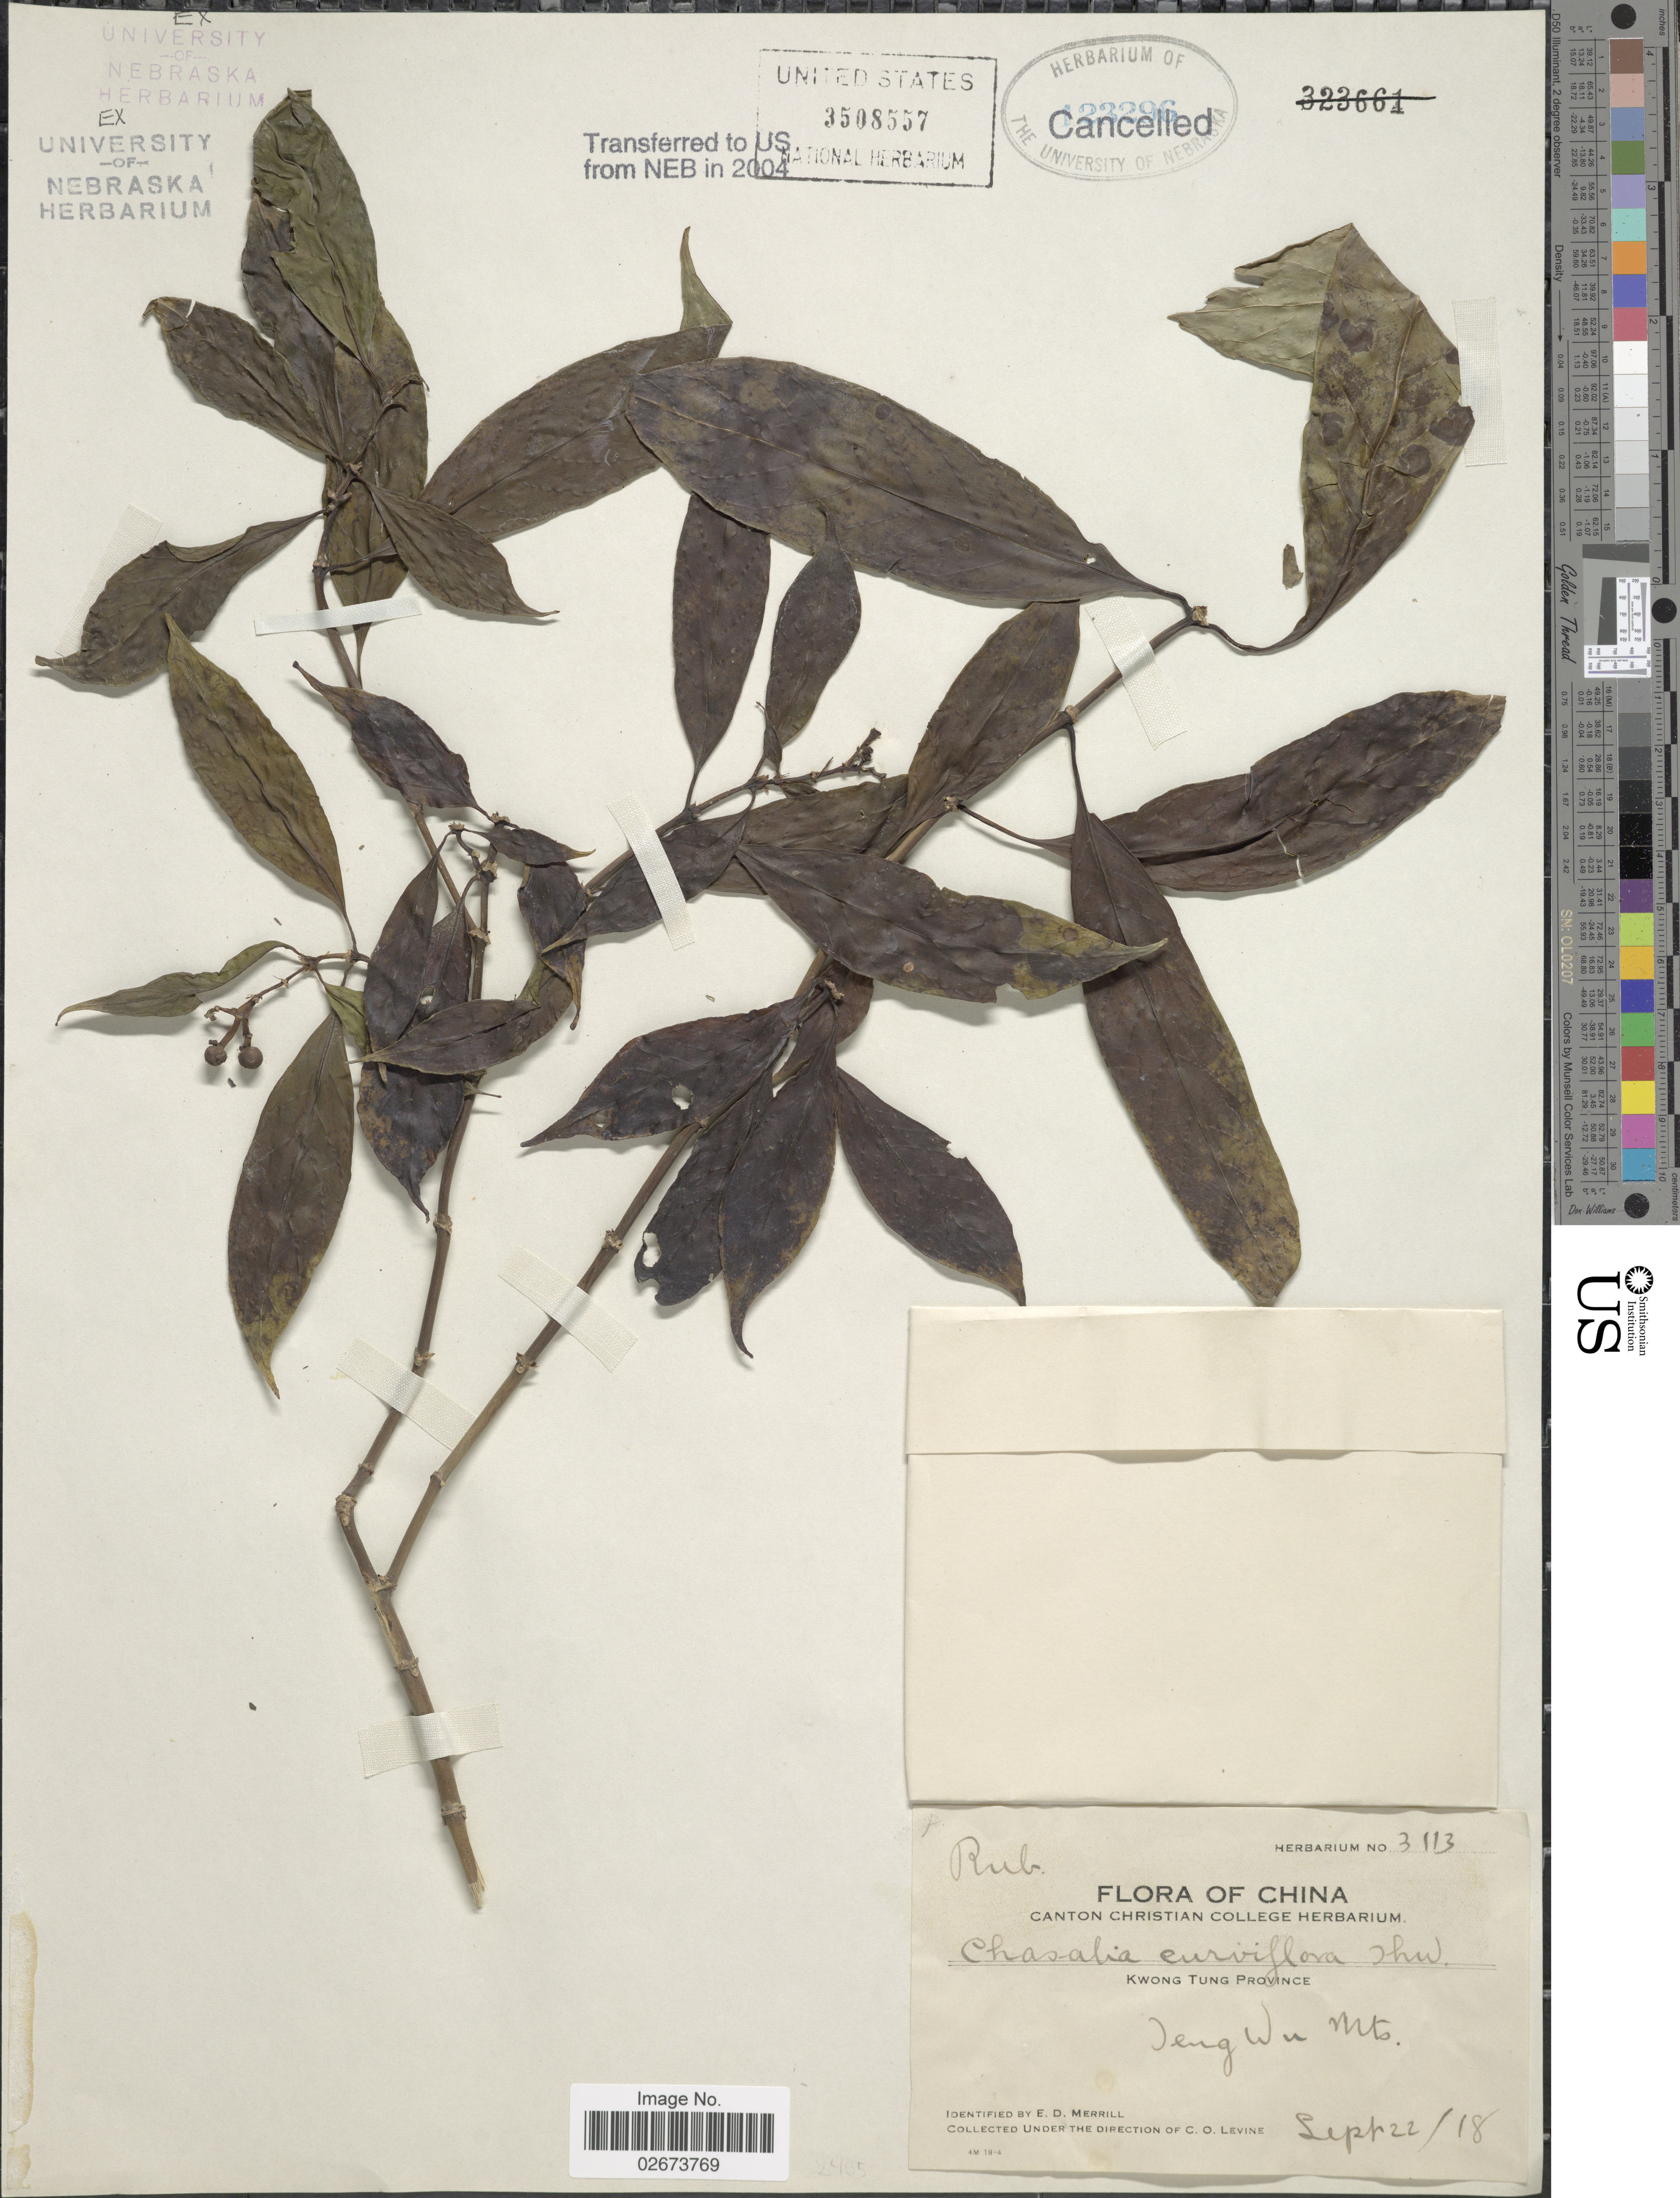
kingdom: Plantae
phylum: Tracheophyta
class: Magnoliopsida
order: Gentianales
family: Rubiaceae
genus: Chassalia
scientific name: Chassalia curviflora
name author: (Wall.) Thwaites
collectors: C. O. Levine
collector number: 3113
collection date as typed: Transcribed d/m/y: 22/9/18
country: China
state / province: Guangdong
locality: Kwong Tung Province, Deng Wu Mts.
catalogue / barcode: US 3508557